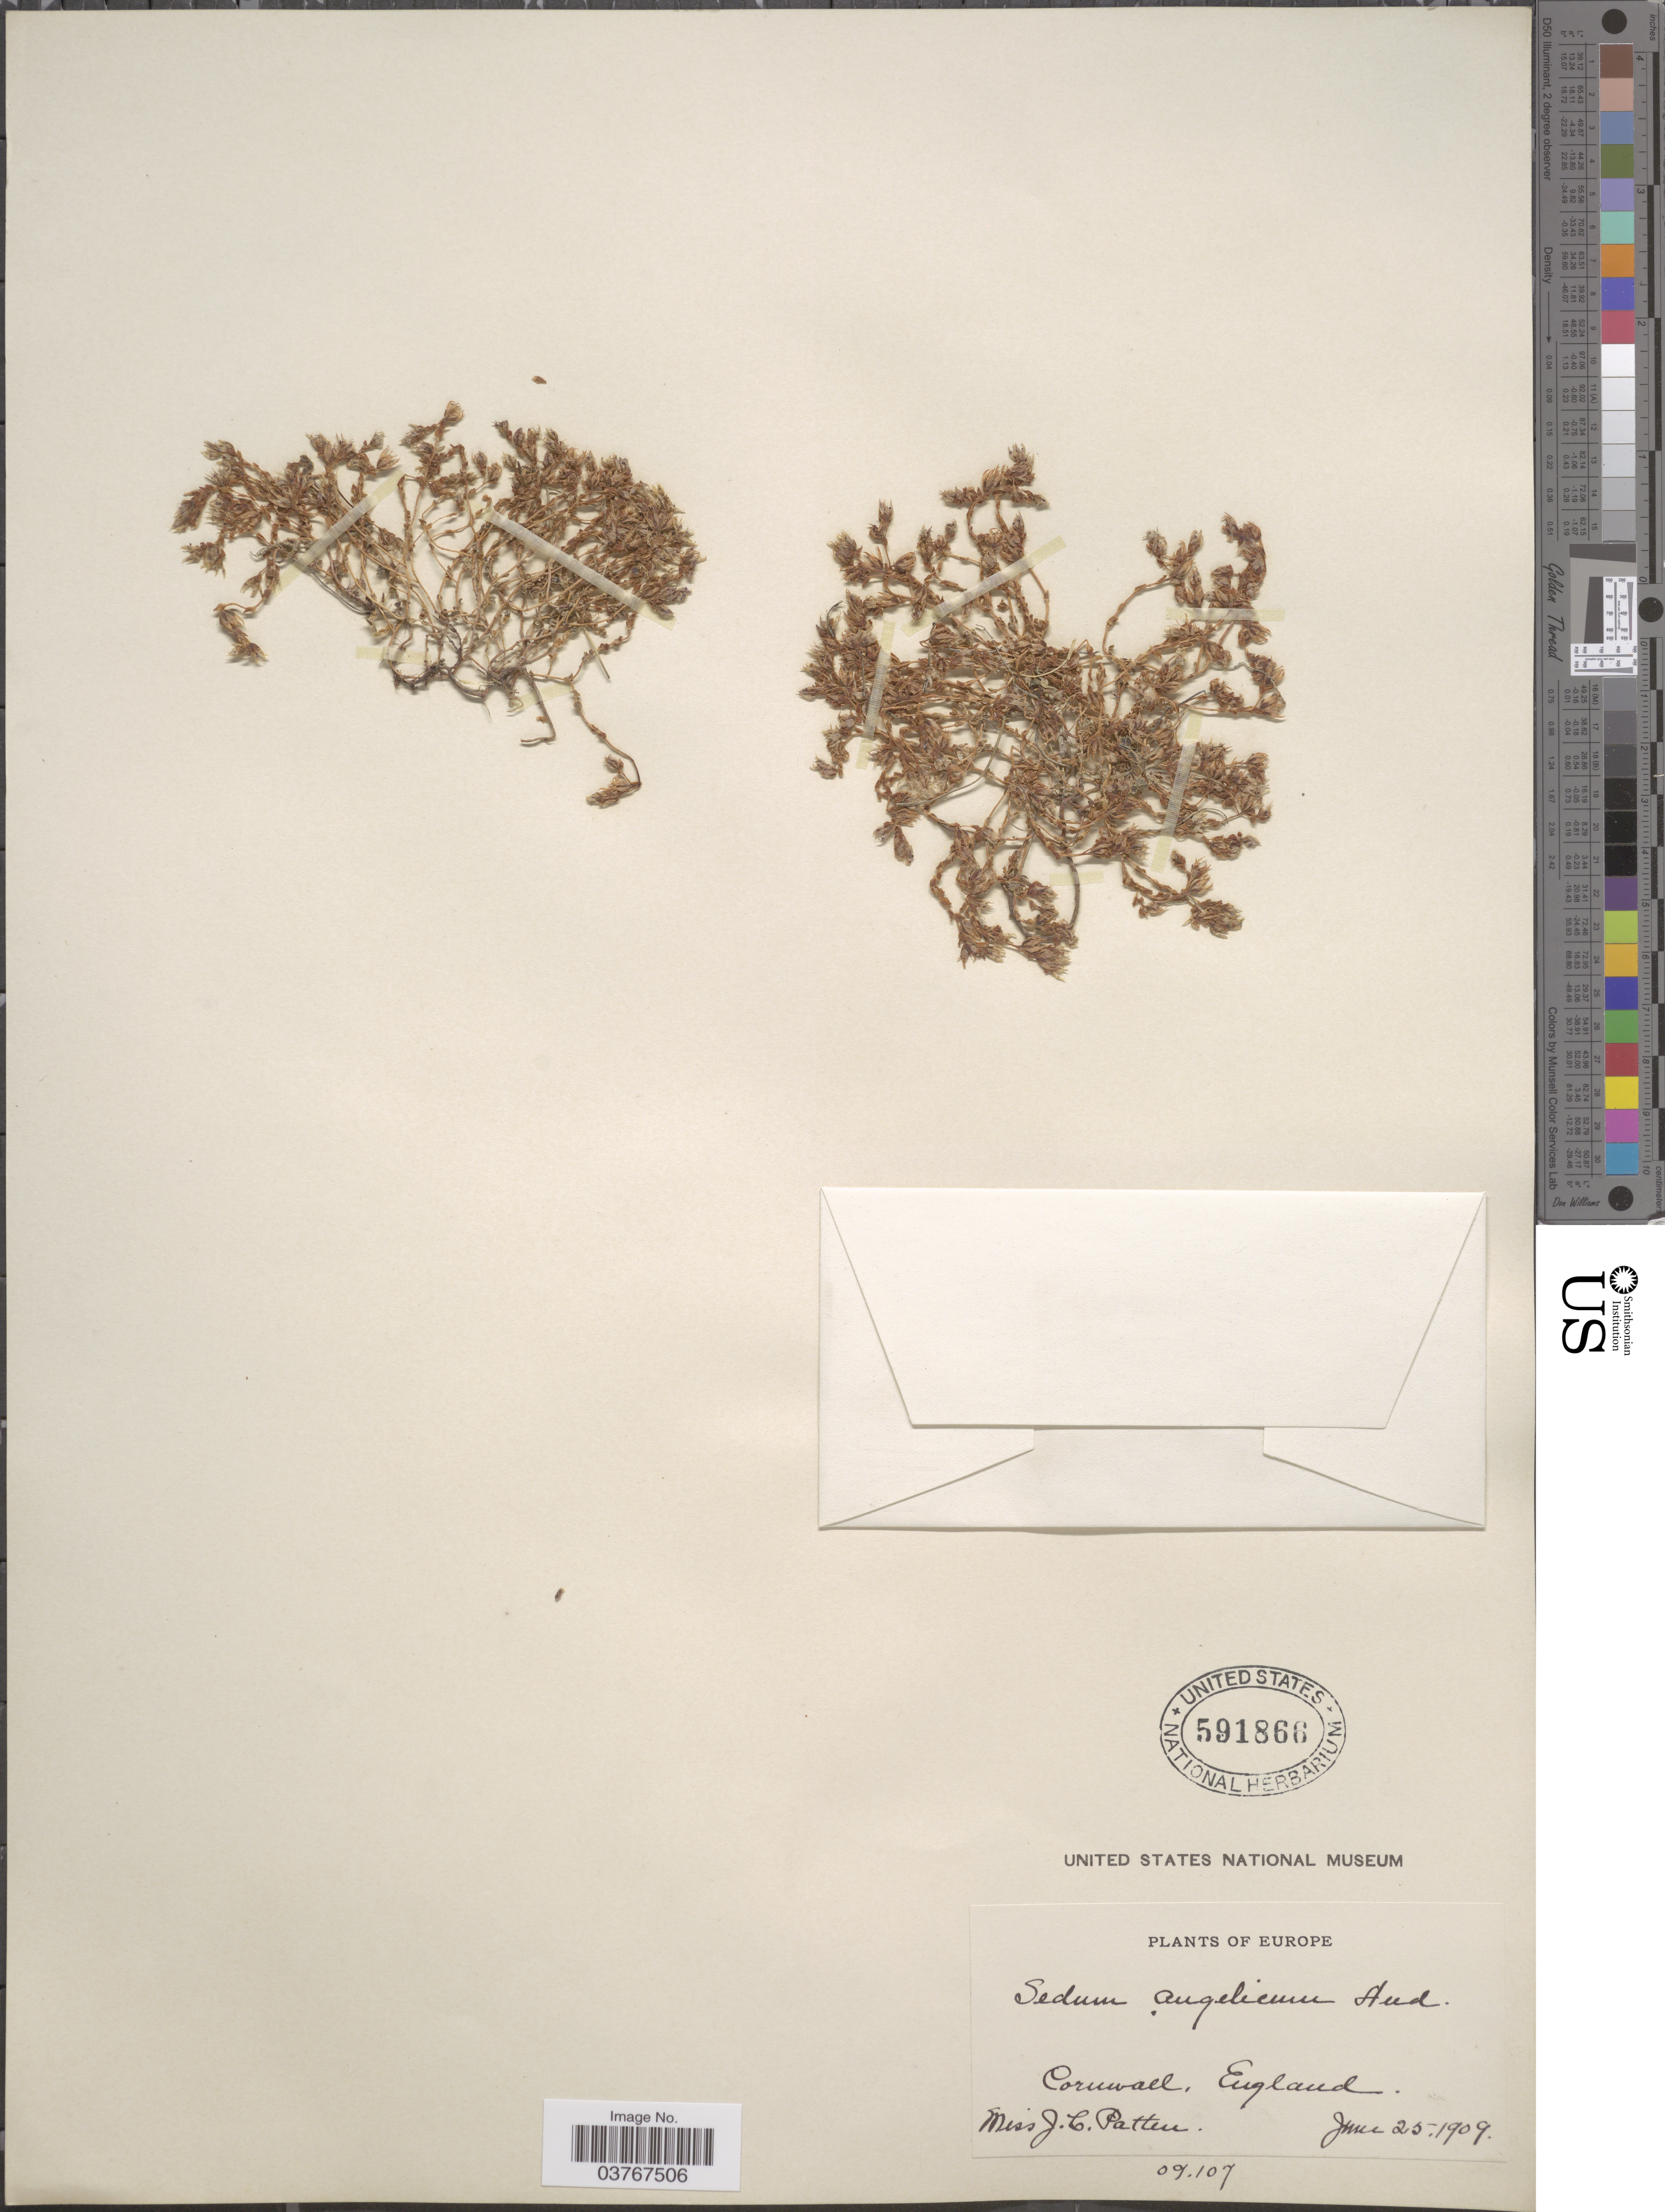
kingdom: Plantae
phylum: Tracheophyta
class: Magnoliopsida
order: Saxifragales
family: Crassulaceae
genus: Sedum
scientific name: Sedum anglicum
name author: Huds.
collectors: J. Patten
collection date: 1909-06-25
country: United Kingdom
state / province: England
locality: Cornwall.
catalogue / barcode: US 591866